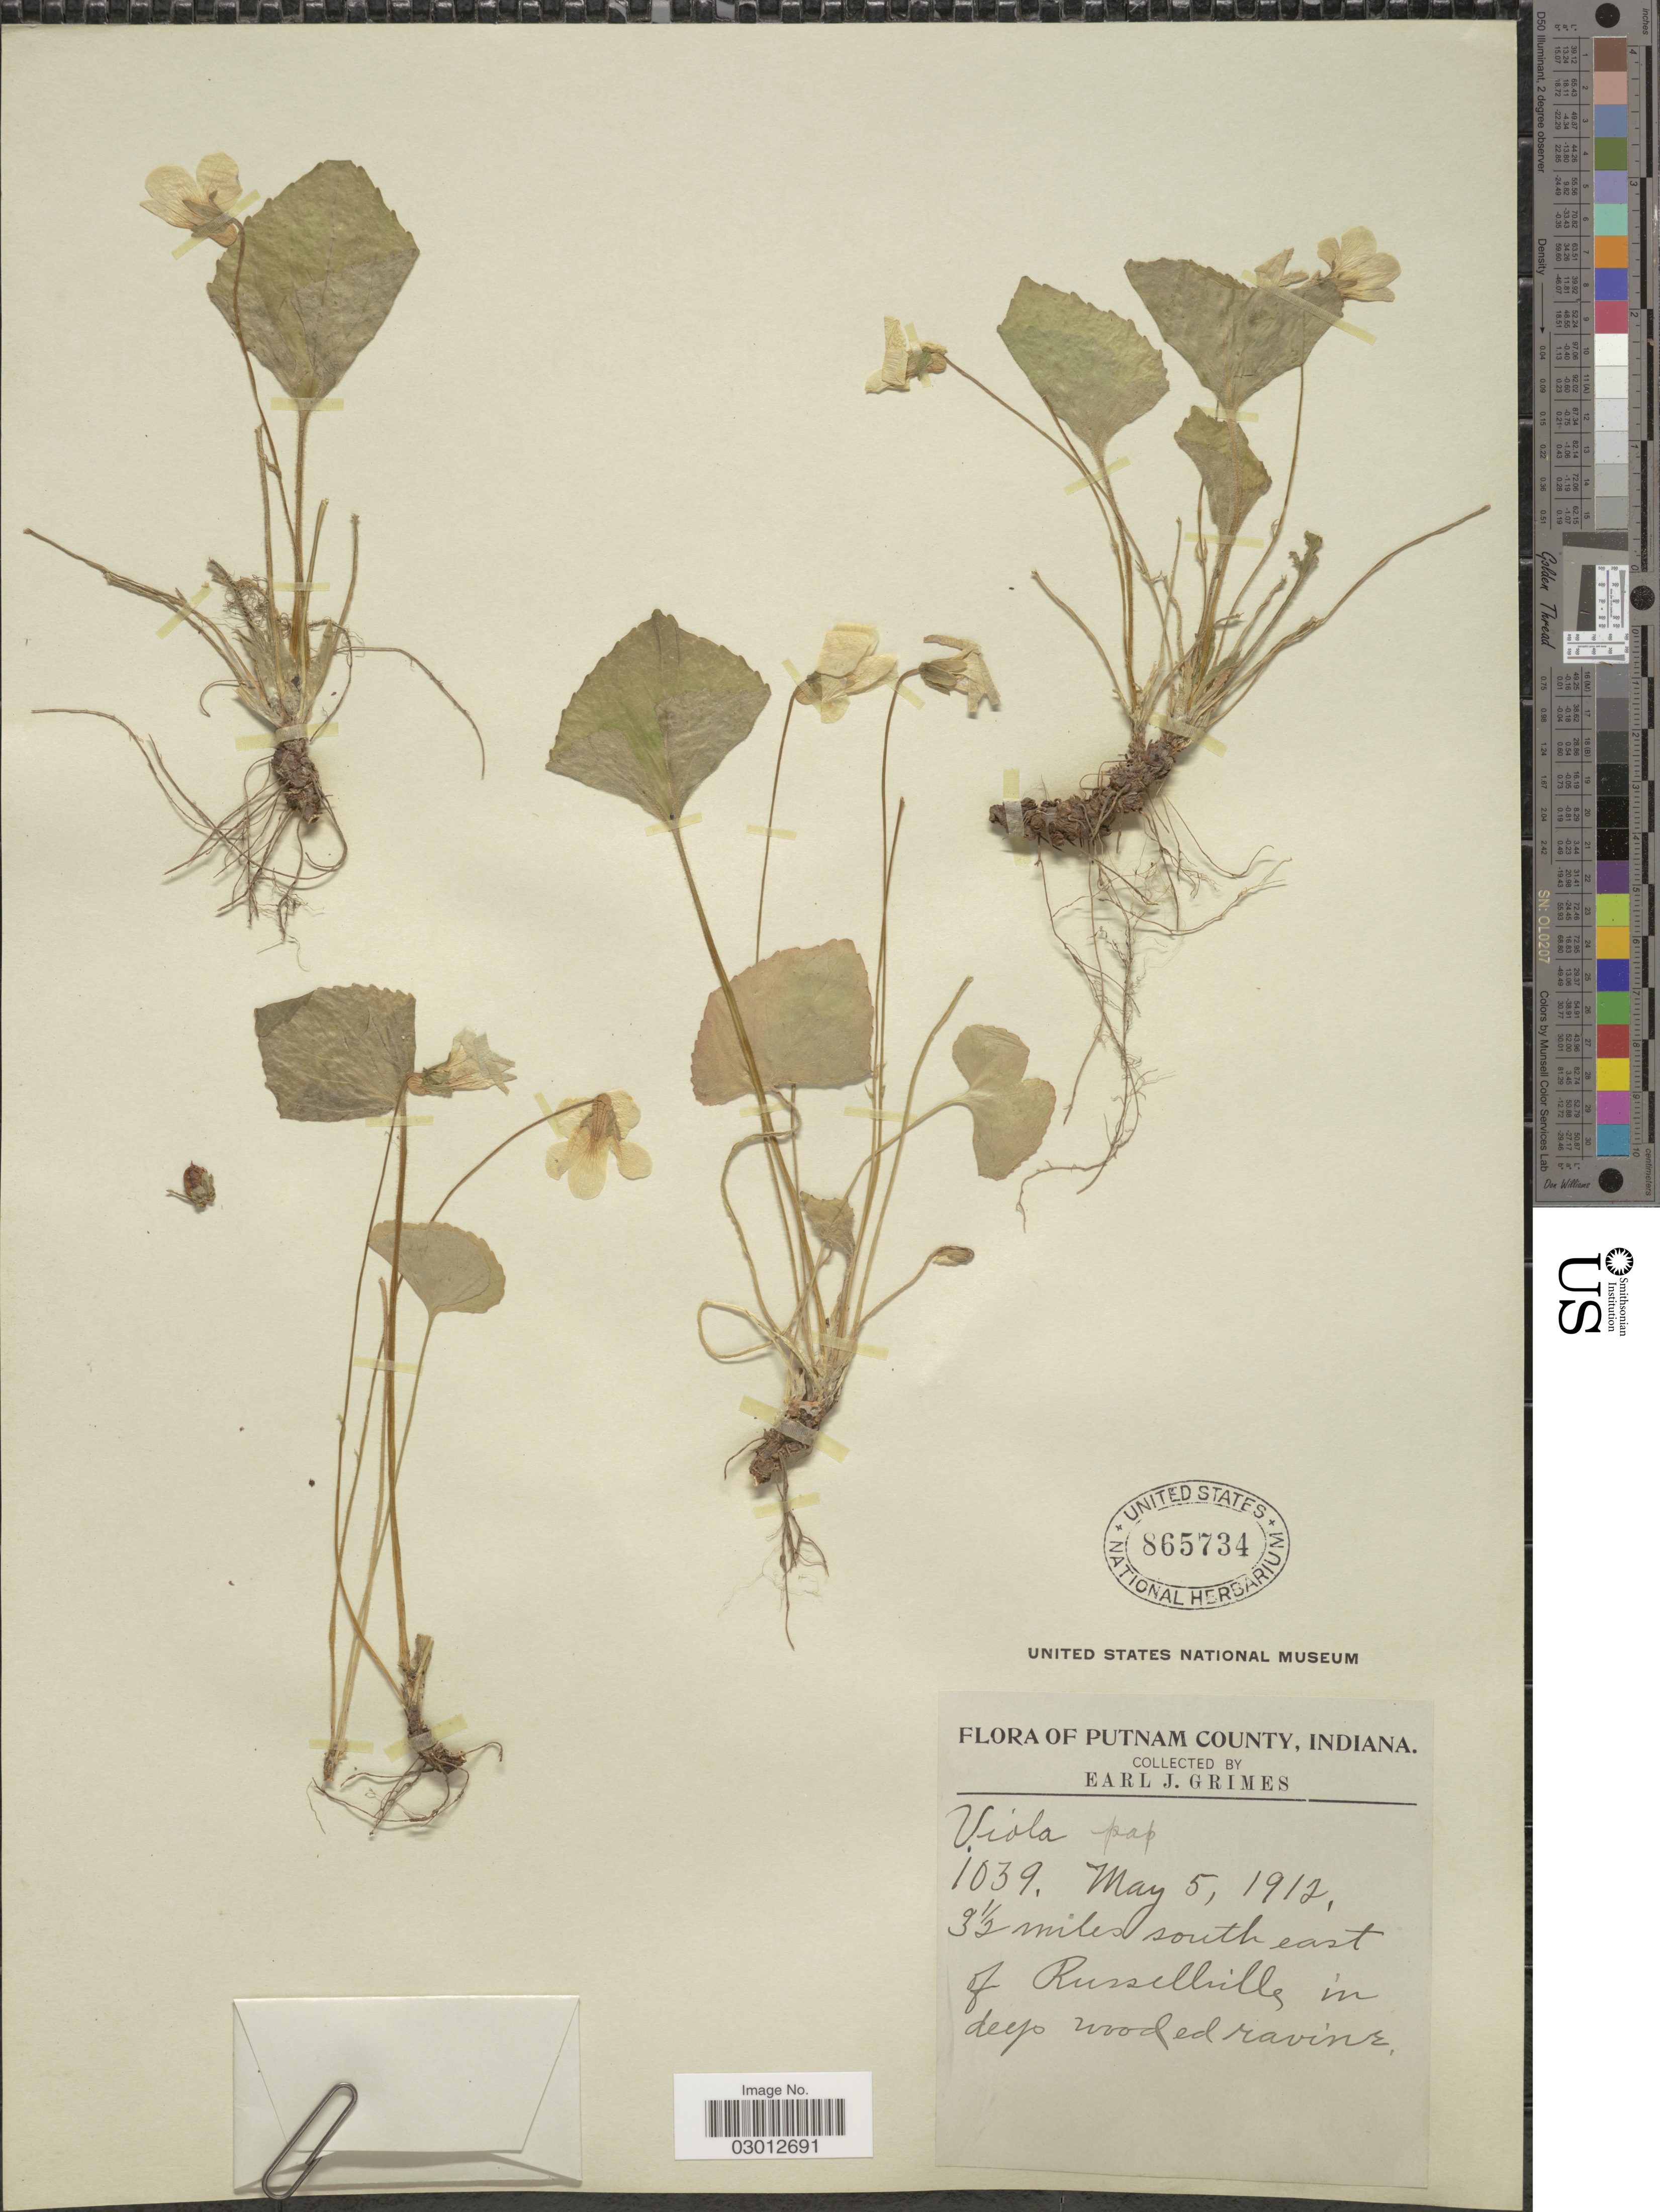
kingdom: Plantae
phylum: Tracheophyta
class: Magnoliopsida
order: Malpighiales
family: Violaceae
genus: Viola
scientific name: Viola papilionacea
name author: Pursh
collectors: E. J. Grimes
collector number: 1039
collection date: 1912-05-05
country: United States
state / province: Indiana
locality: Putnam County, 3½ miles south east of Russellville in deep wooded ravine.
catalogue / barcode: US 865734